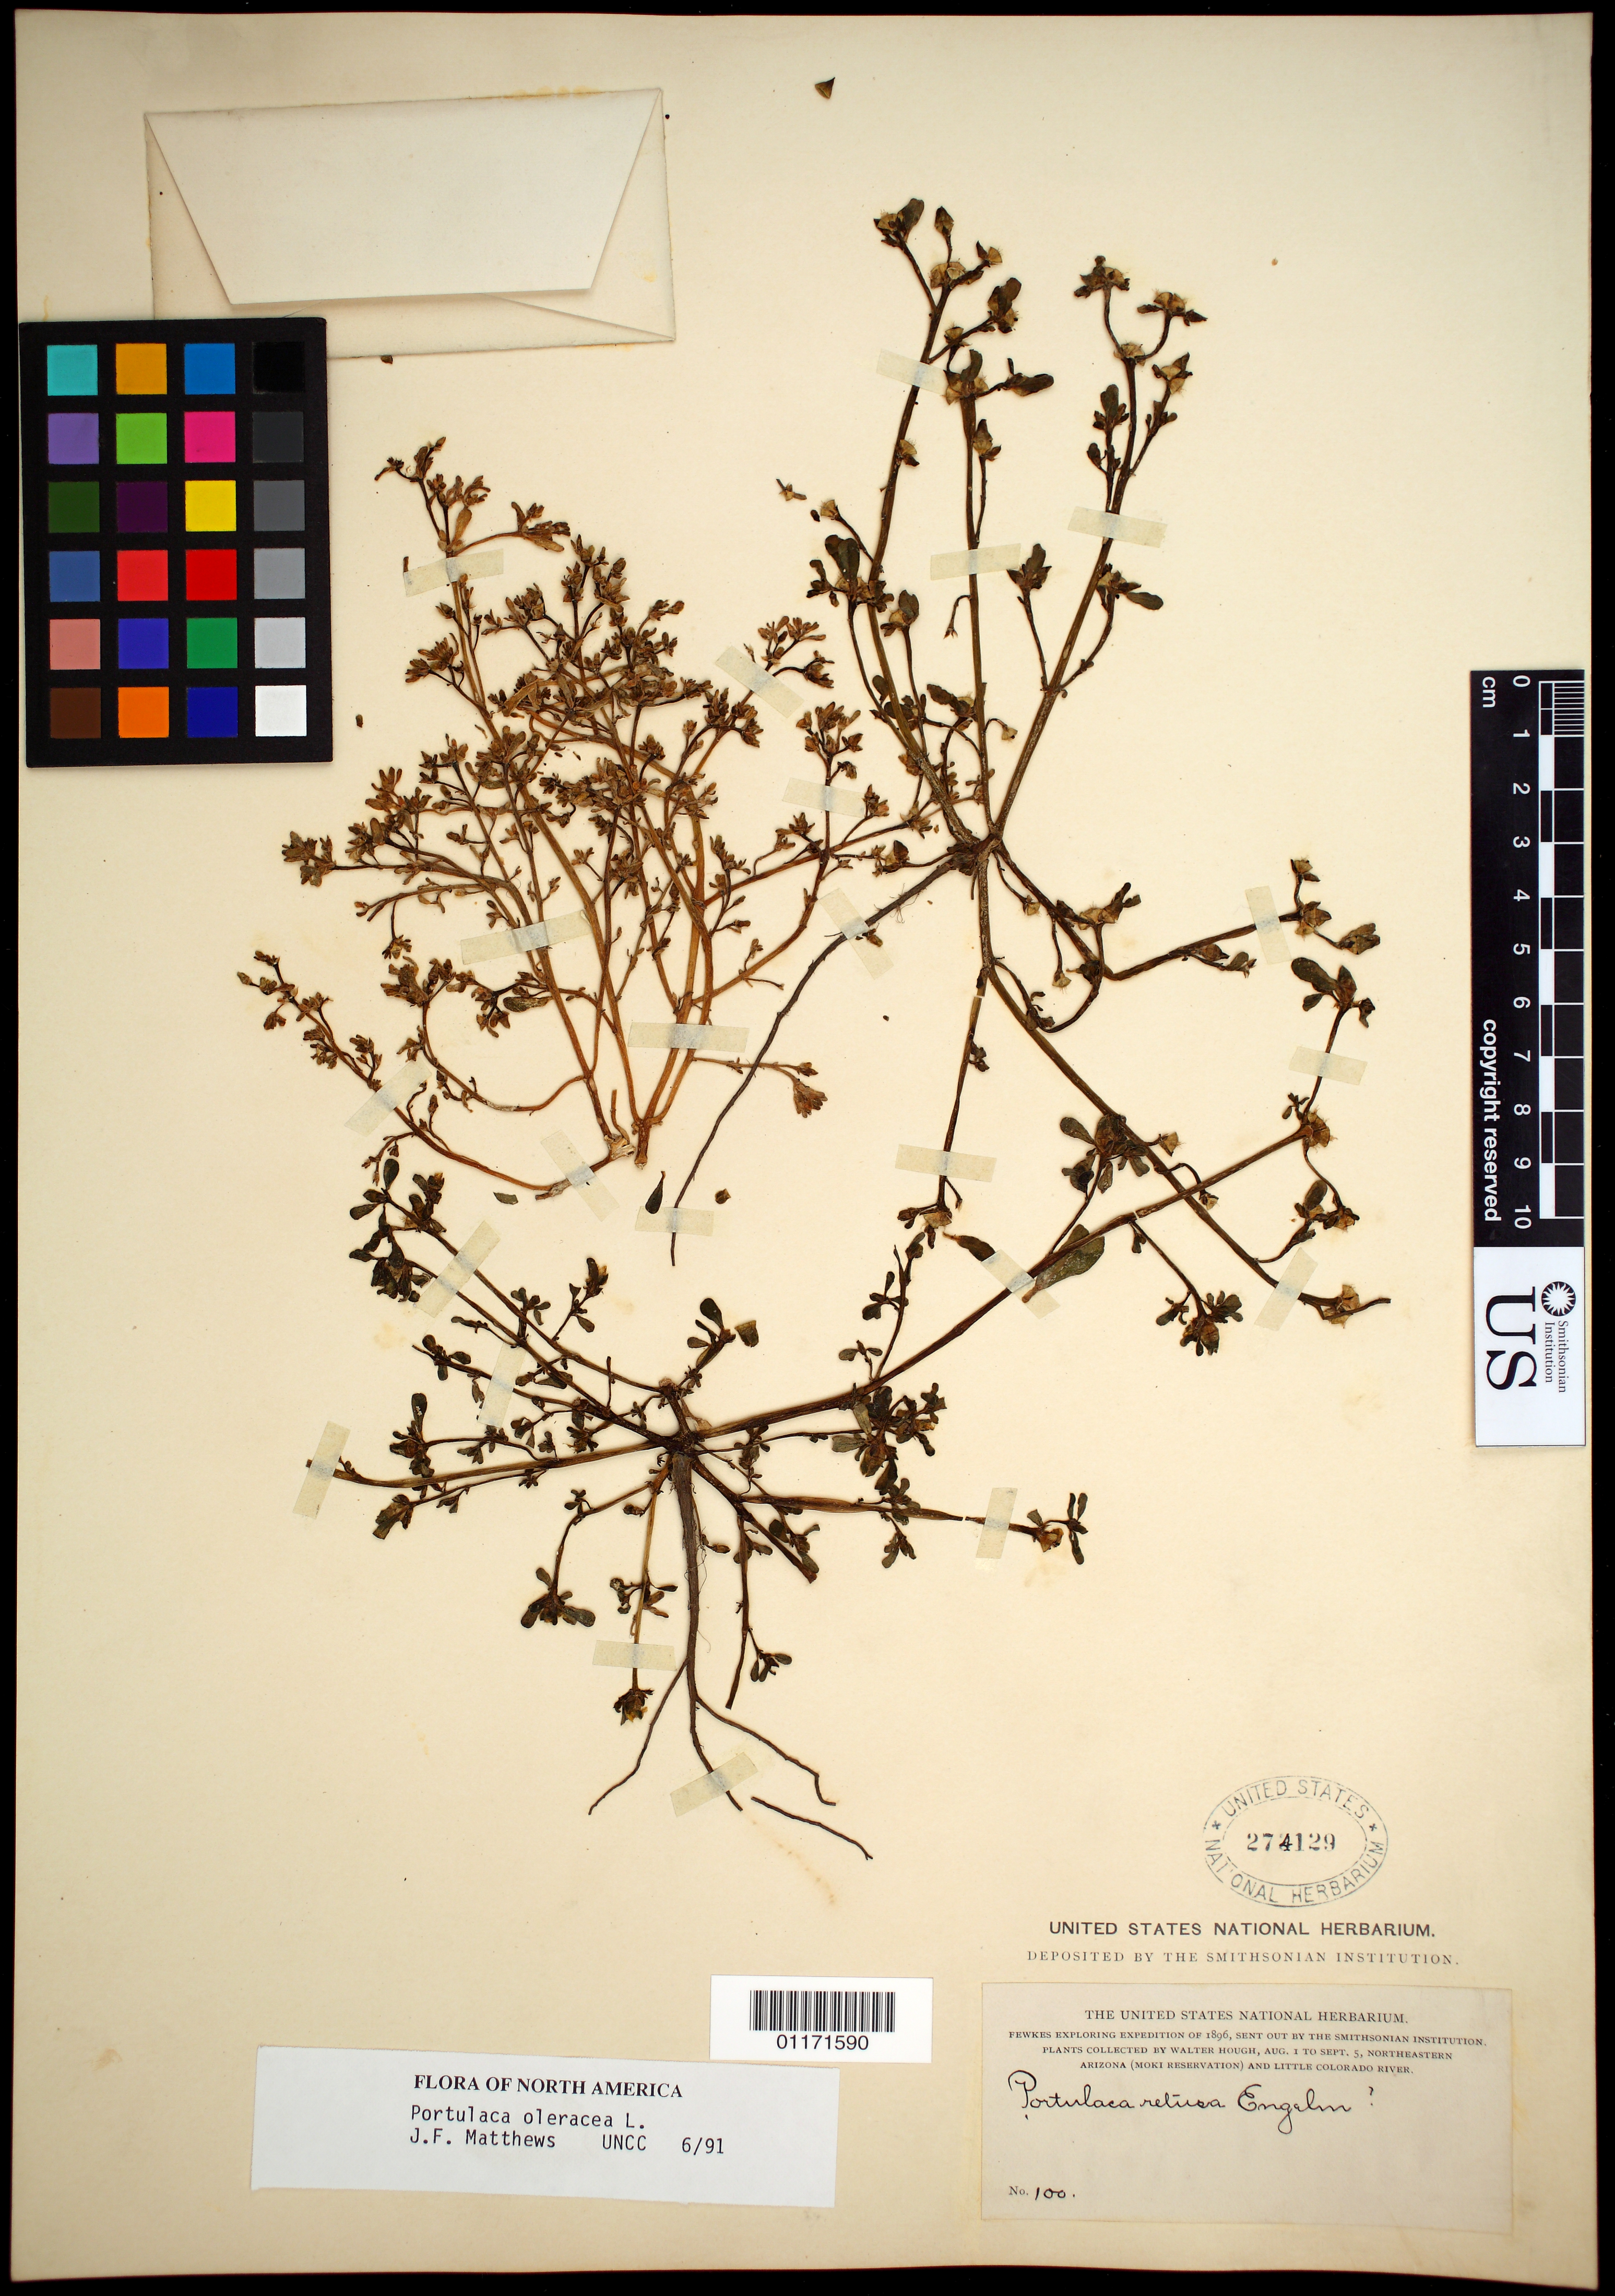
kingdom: Plantae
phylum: Tracheophyta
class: Magnoliopsida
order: Caryophyllales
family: Portulacaceae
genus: Portulaca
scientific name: Portulaca oleracea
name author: L.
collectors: W. Hough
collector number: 100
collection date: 1896-08-01/1896-09-05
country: United States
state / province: Arizona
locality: Northeastern Arizona (Moki Reservation) and Little Colorado River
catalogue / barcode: US 274129